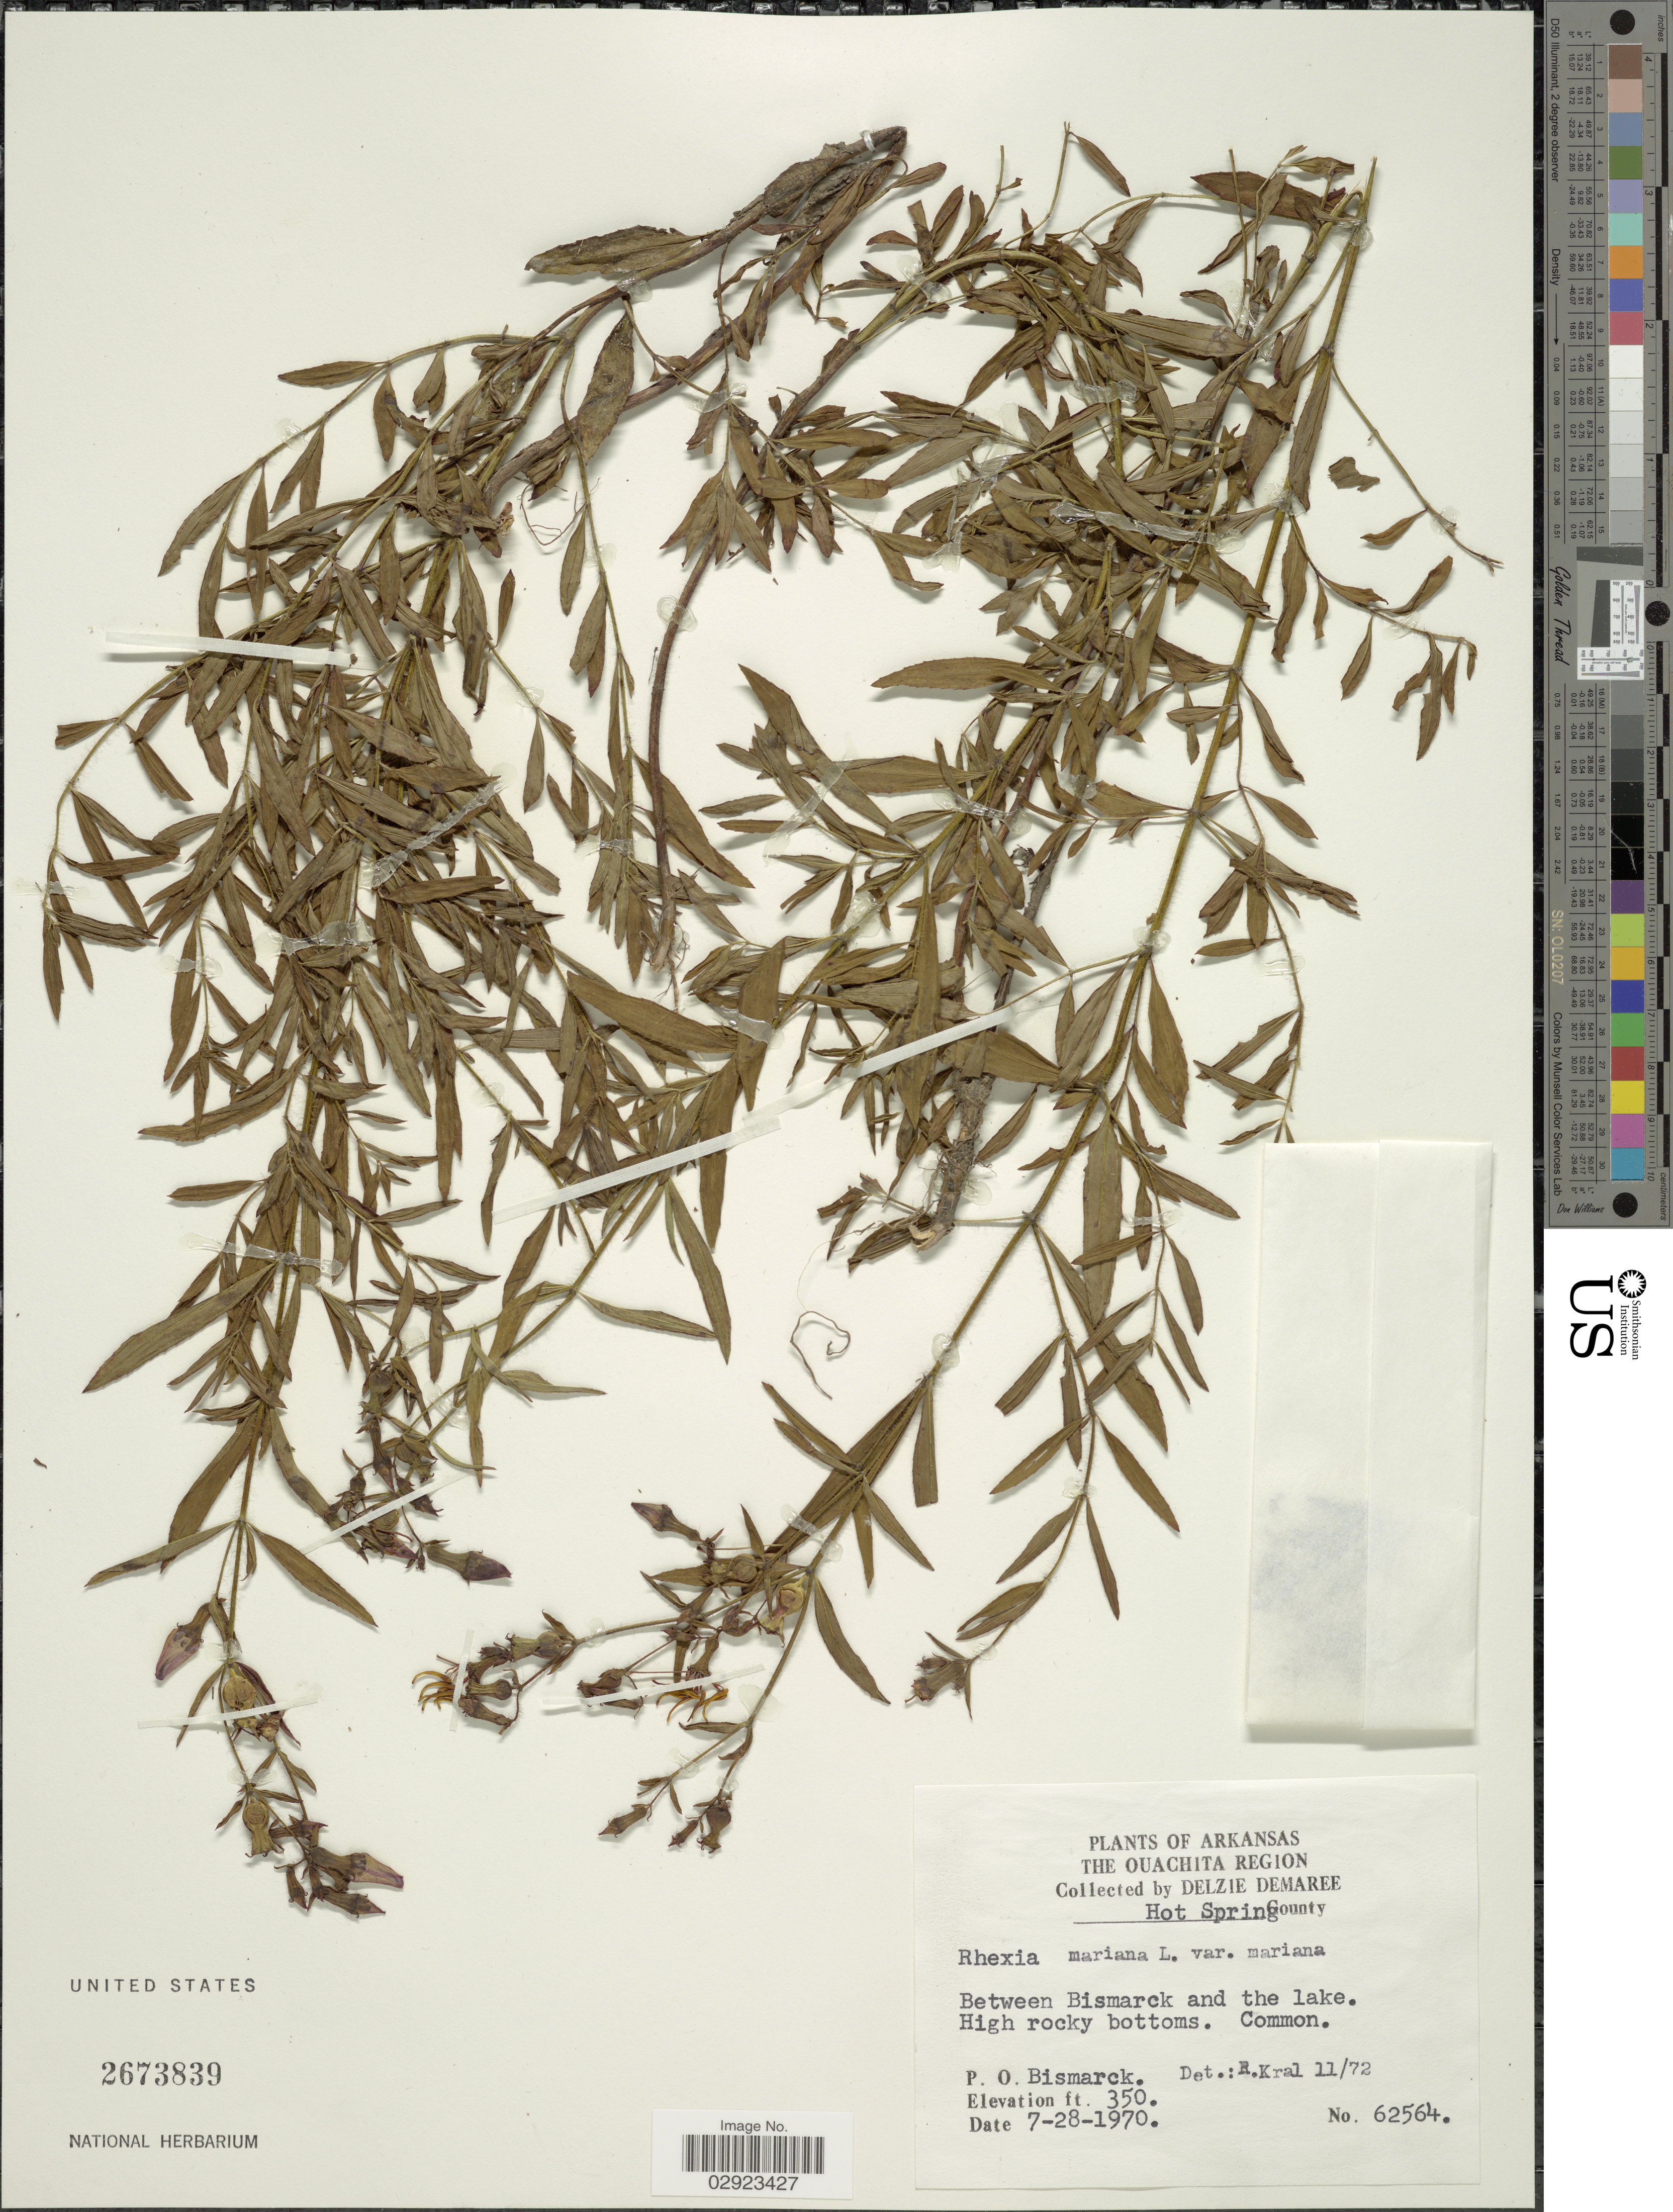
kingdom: Plantae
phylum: Tracheophyta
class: Magnoliopsida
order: Myrtales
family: Melastomataceae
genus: Rhexia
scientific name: Rhexia mariana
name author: L.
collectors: D. Damaree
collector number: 62564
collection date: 1970-07-28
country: United States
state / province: Arkansas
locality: The Ouachita Region, Hot Spring County, Between Bismarck and the lake. P.O. Bismarck.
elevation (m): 107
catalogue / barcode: US 2673839